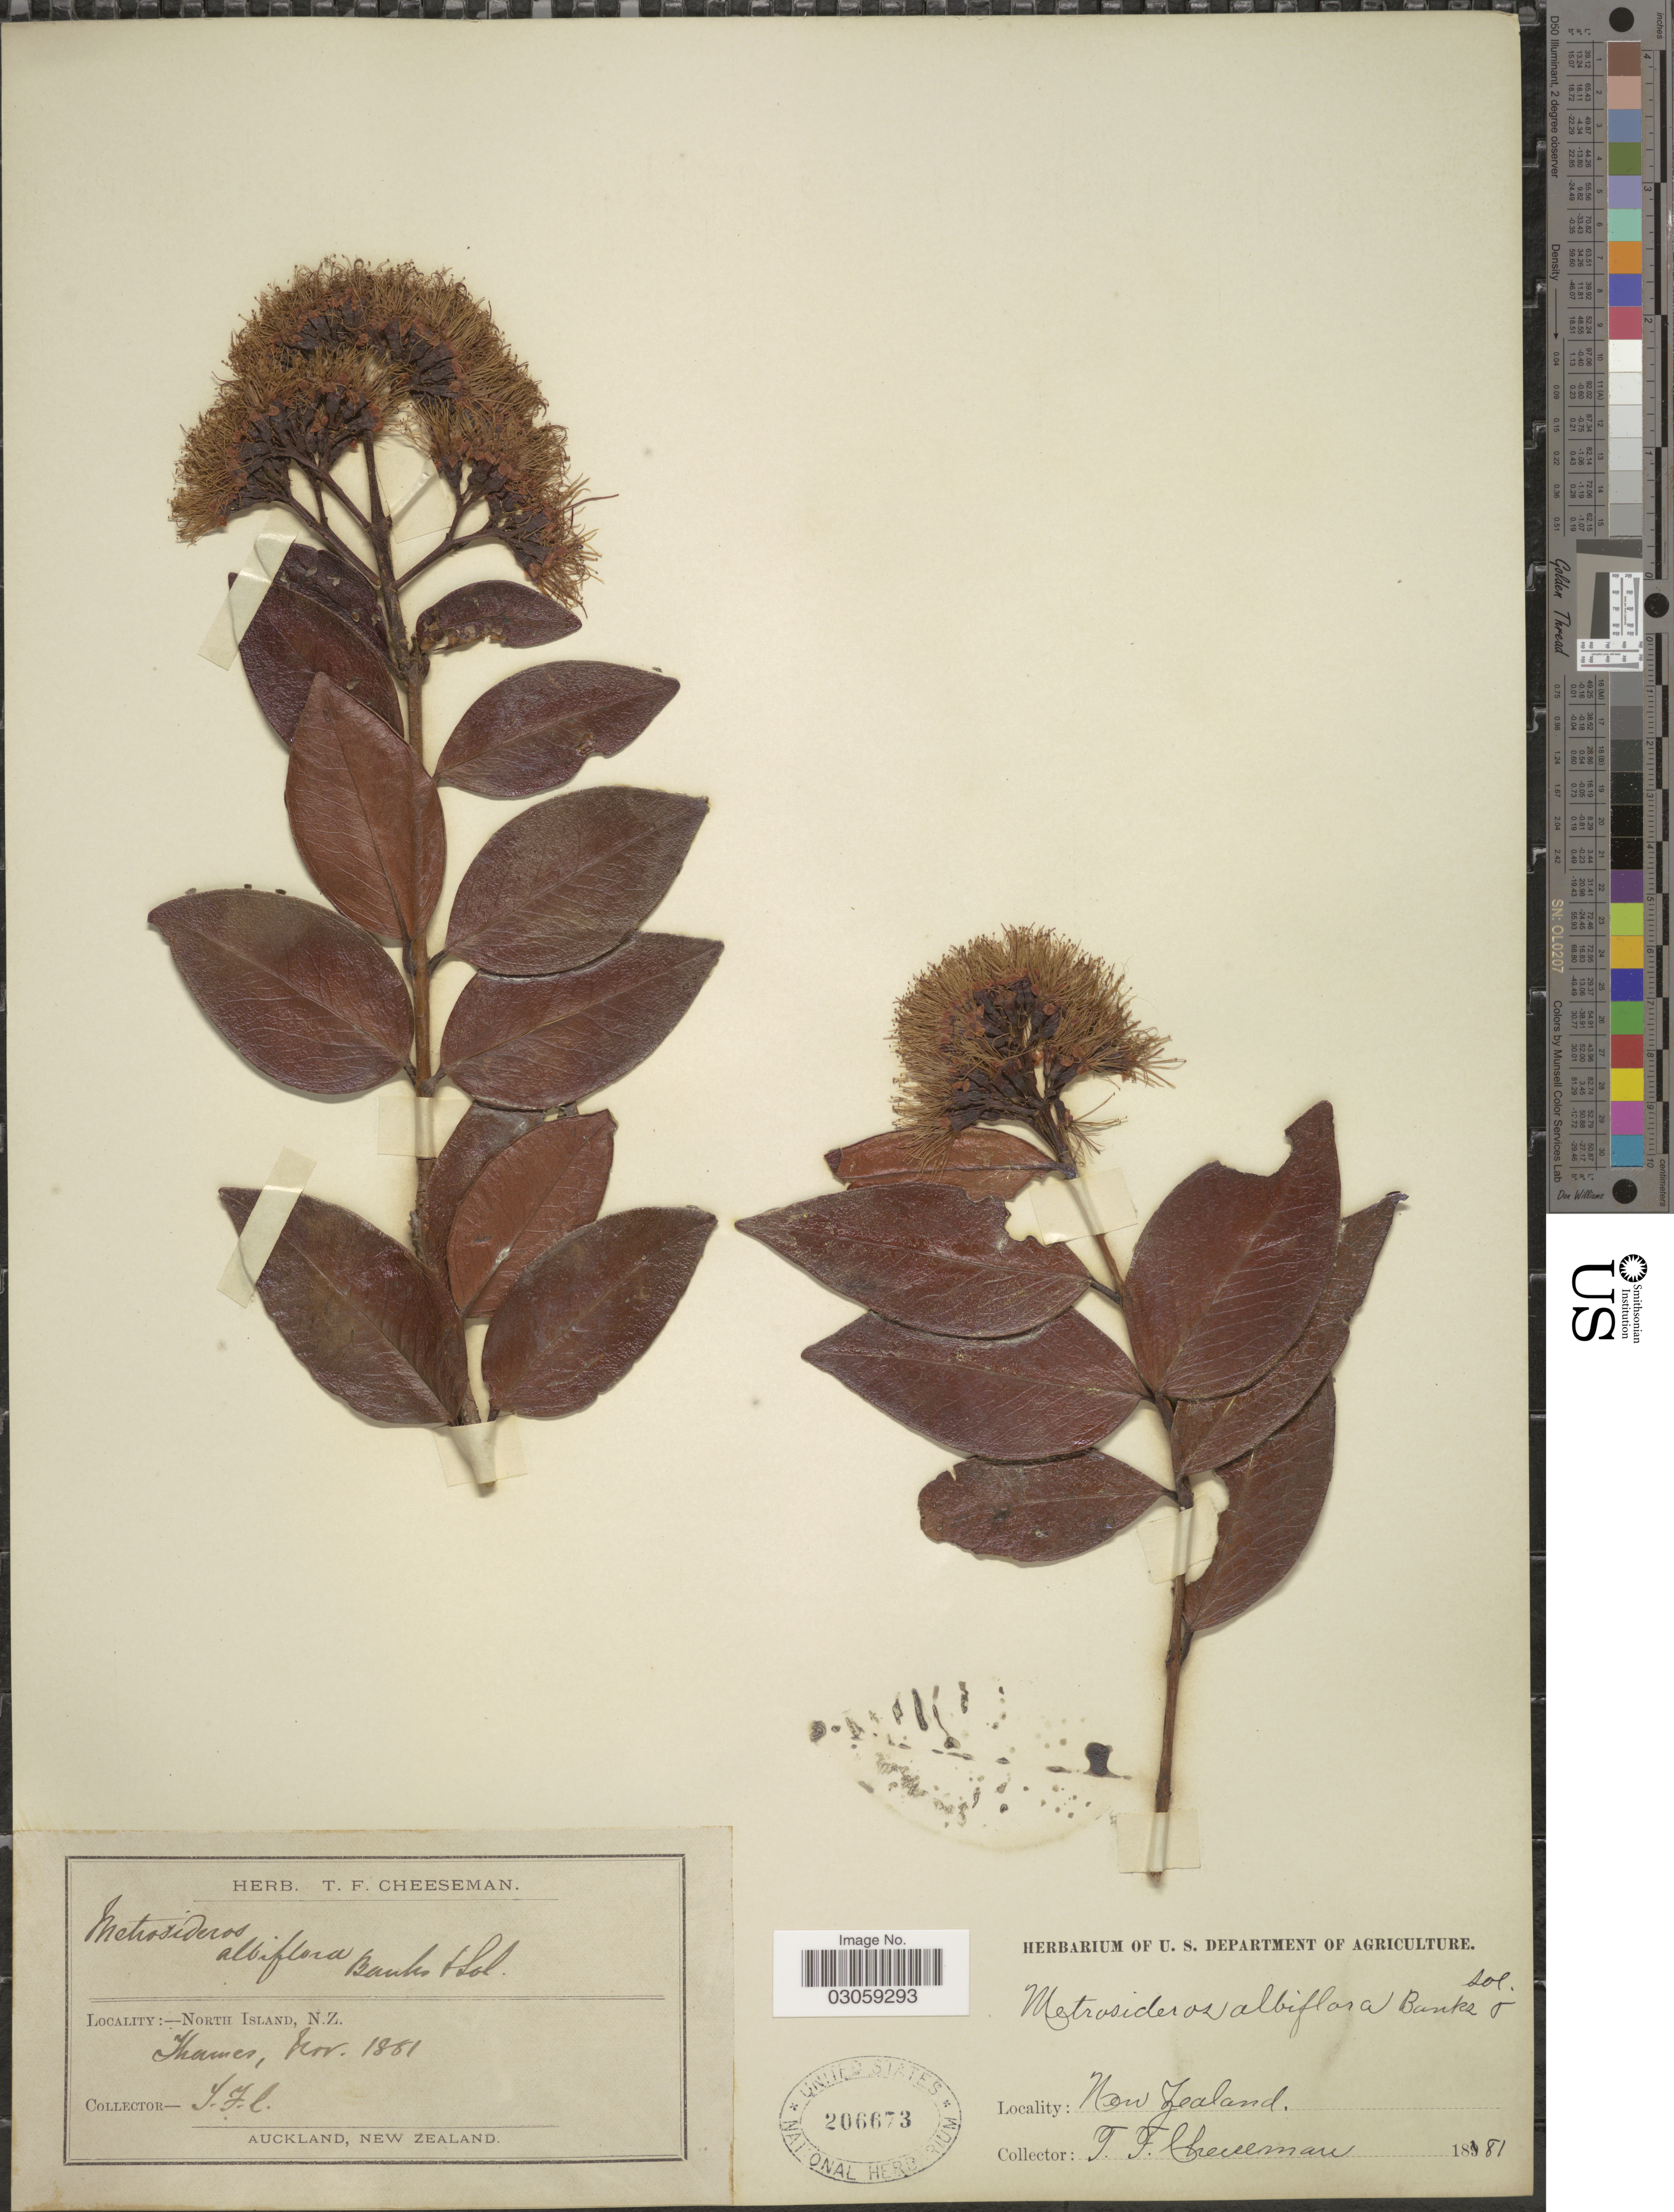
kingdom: Plantae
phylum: Tracheophyta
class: Magnoliopsida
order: Myrtales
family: Myrtaceae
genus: Metrosideros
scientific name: Metrosideros albiflora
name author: Sol. ex Gaertn.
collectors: T. F. Cheeseman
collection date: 1881-11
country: New Zealand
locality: North Island, N.Z. Thames.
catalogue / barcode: US 206673